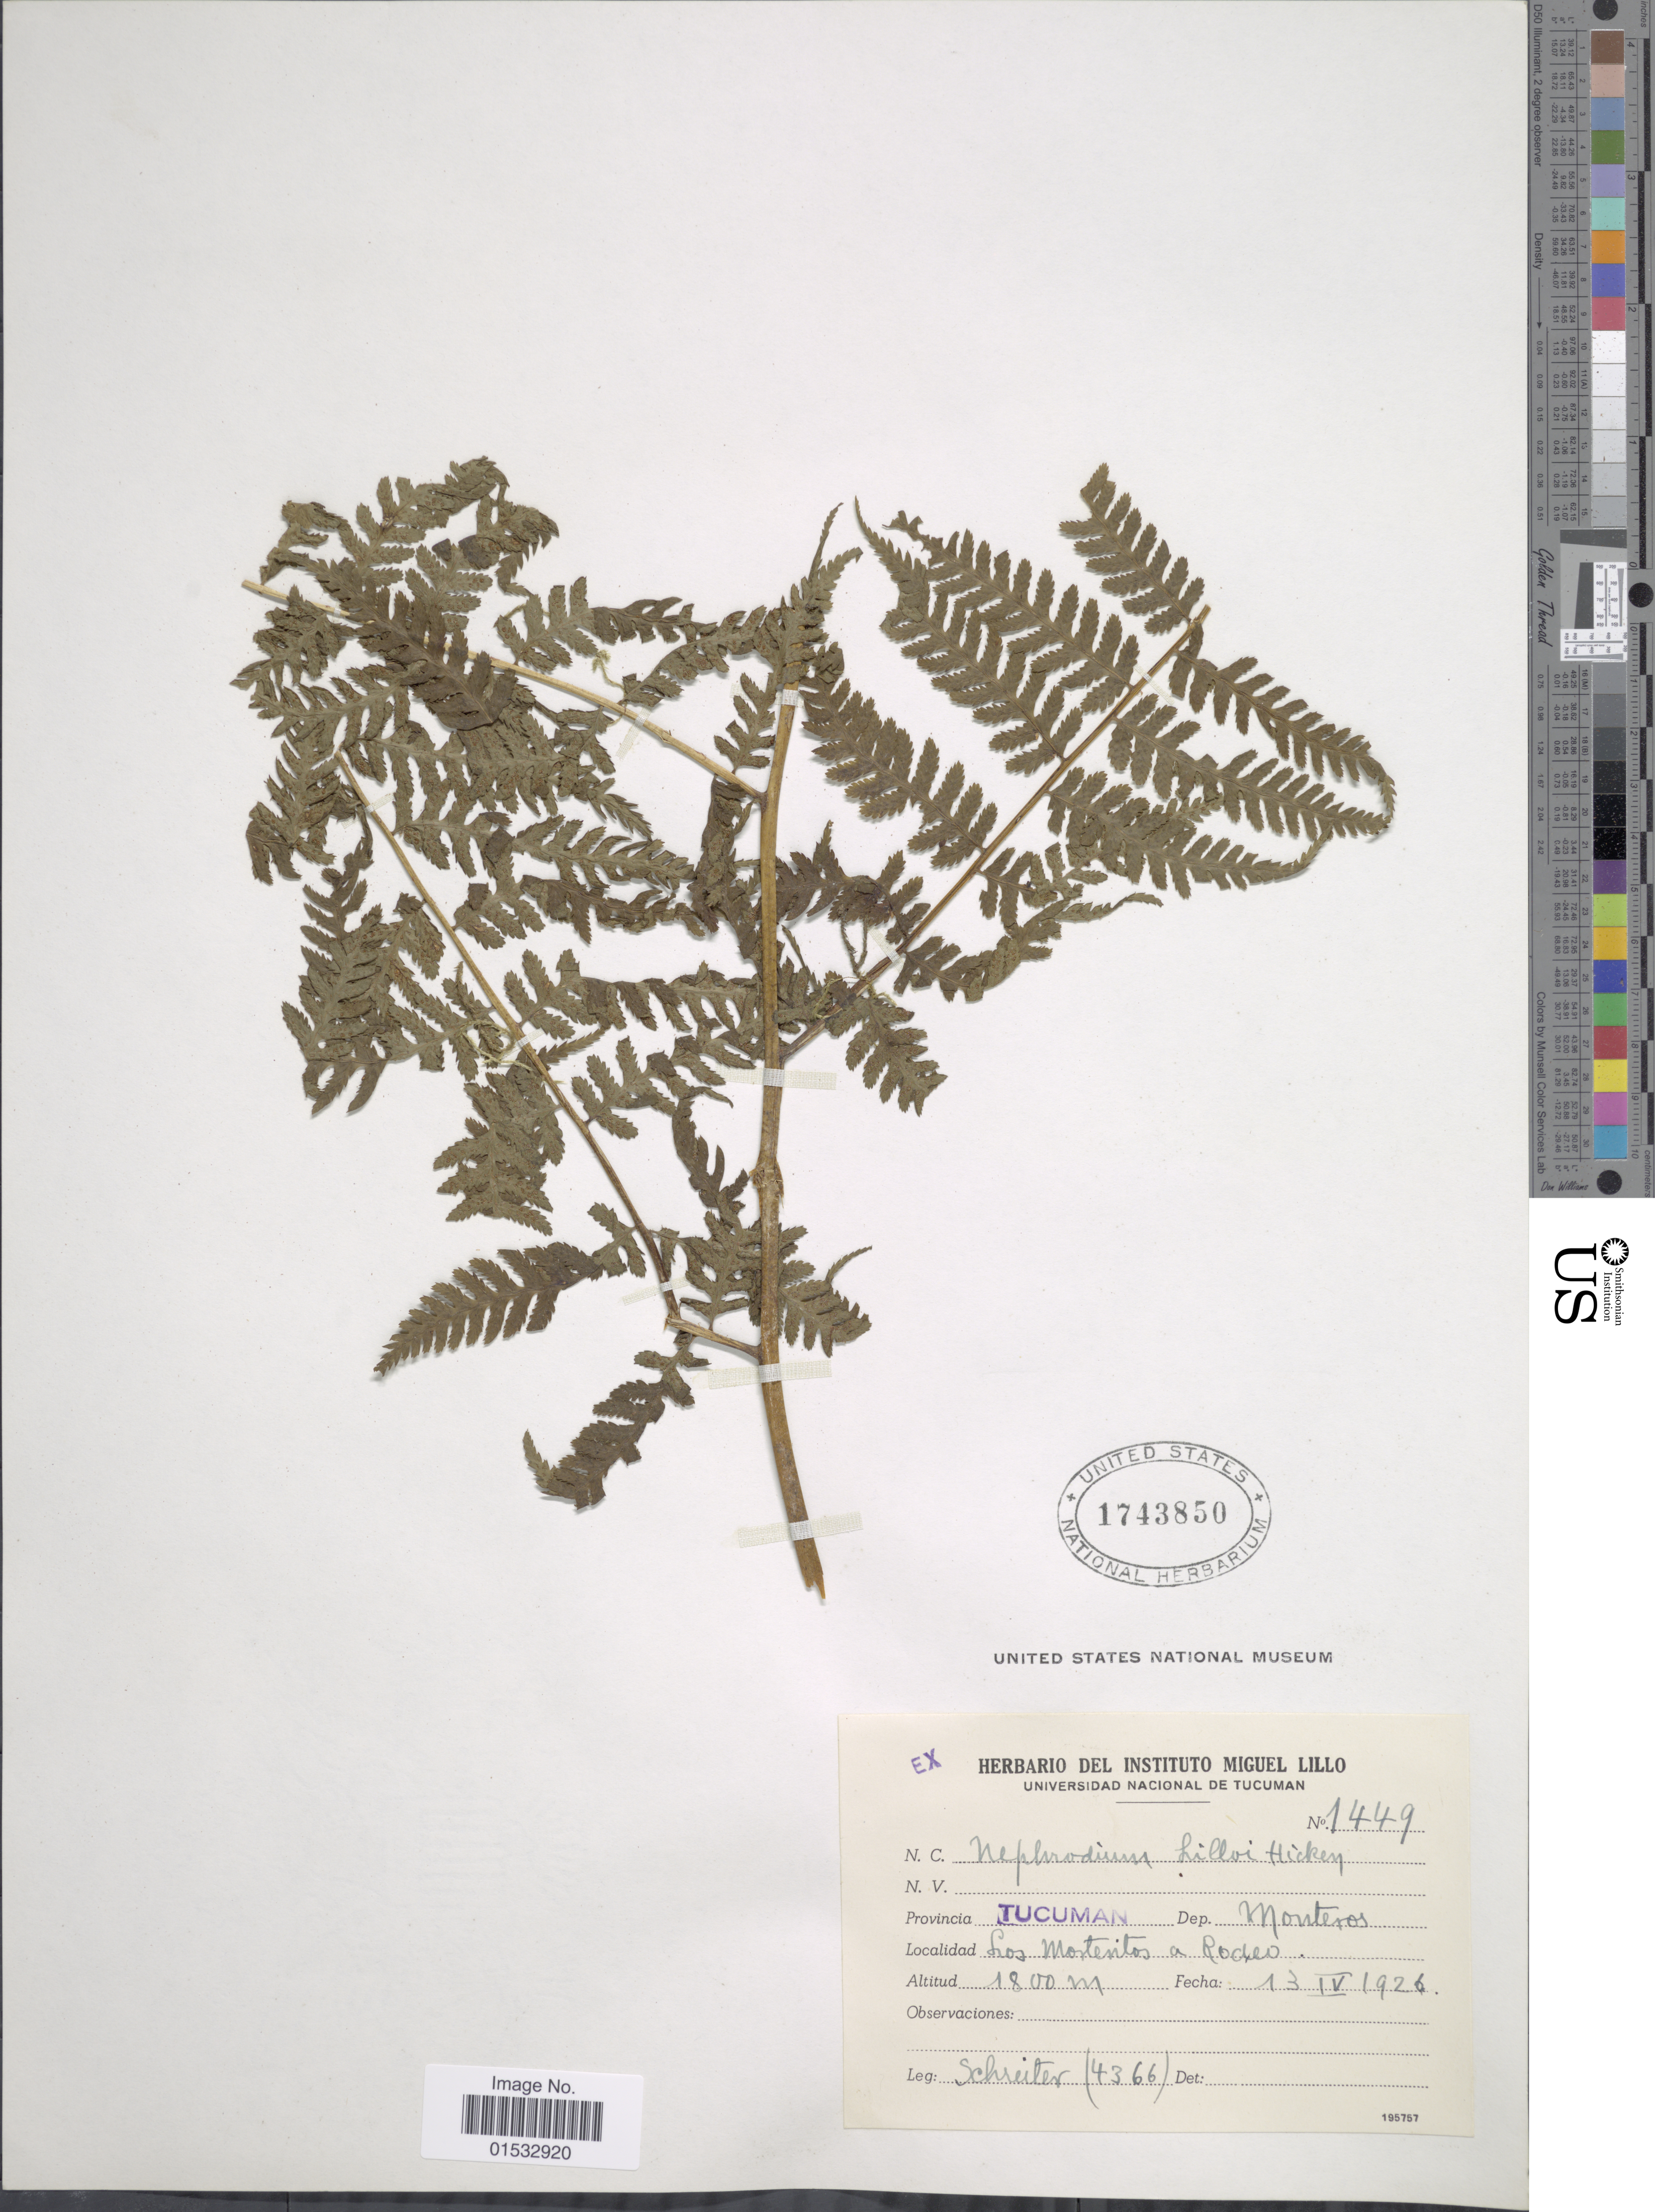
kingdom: Plantae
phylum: Tracheophyta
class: Polypodiopsida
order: Polypodiales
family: Athyriaceae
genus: Diplazium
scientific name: Diplazium lilloi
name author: (Hicken) R.M. Tryon & A.F. Tryon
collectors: -. Schreiter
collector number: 4366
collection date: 1926-04-13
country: Argentina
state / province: Tucuman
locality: Dep. Monteros. Los Mosteritos a Rodeo.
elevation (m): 1800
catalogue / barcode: US 17437850